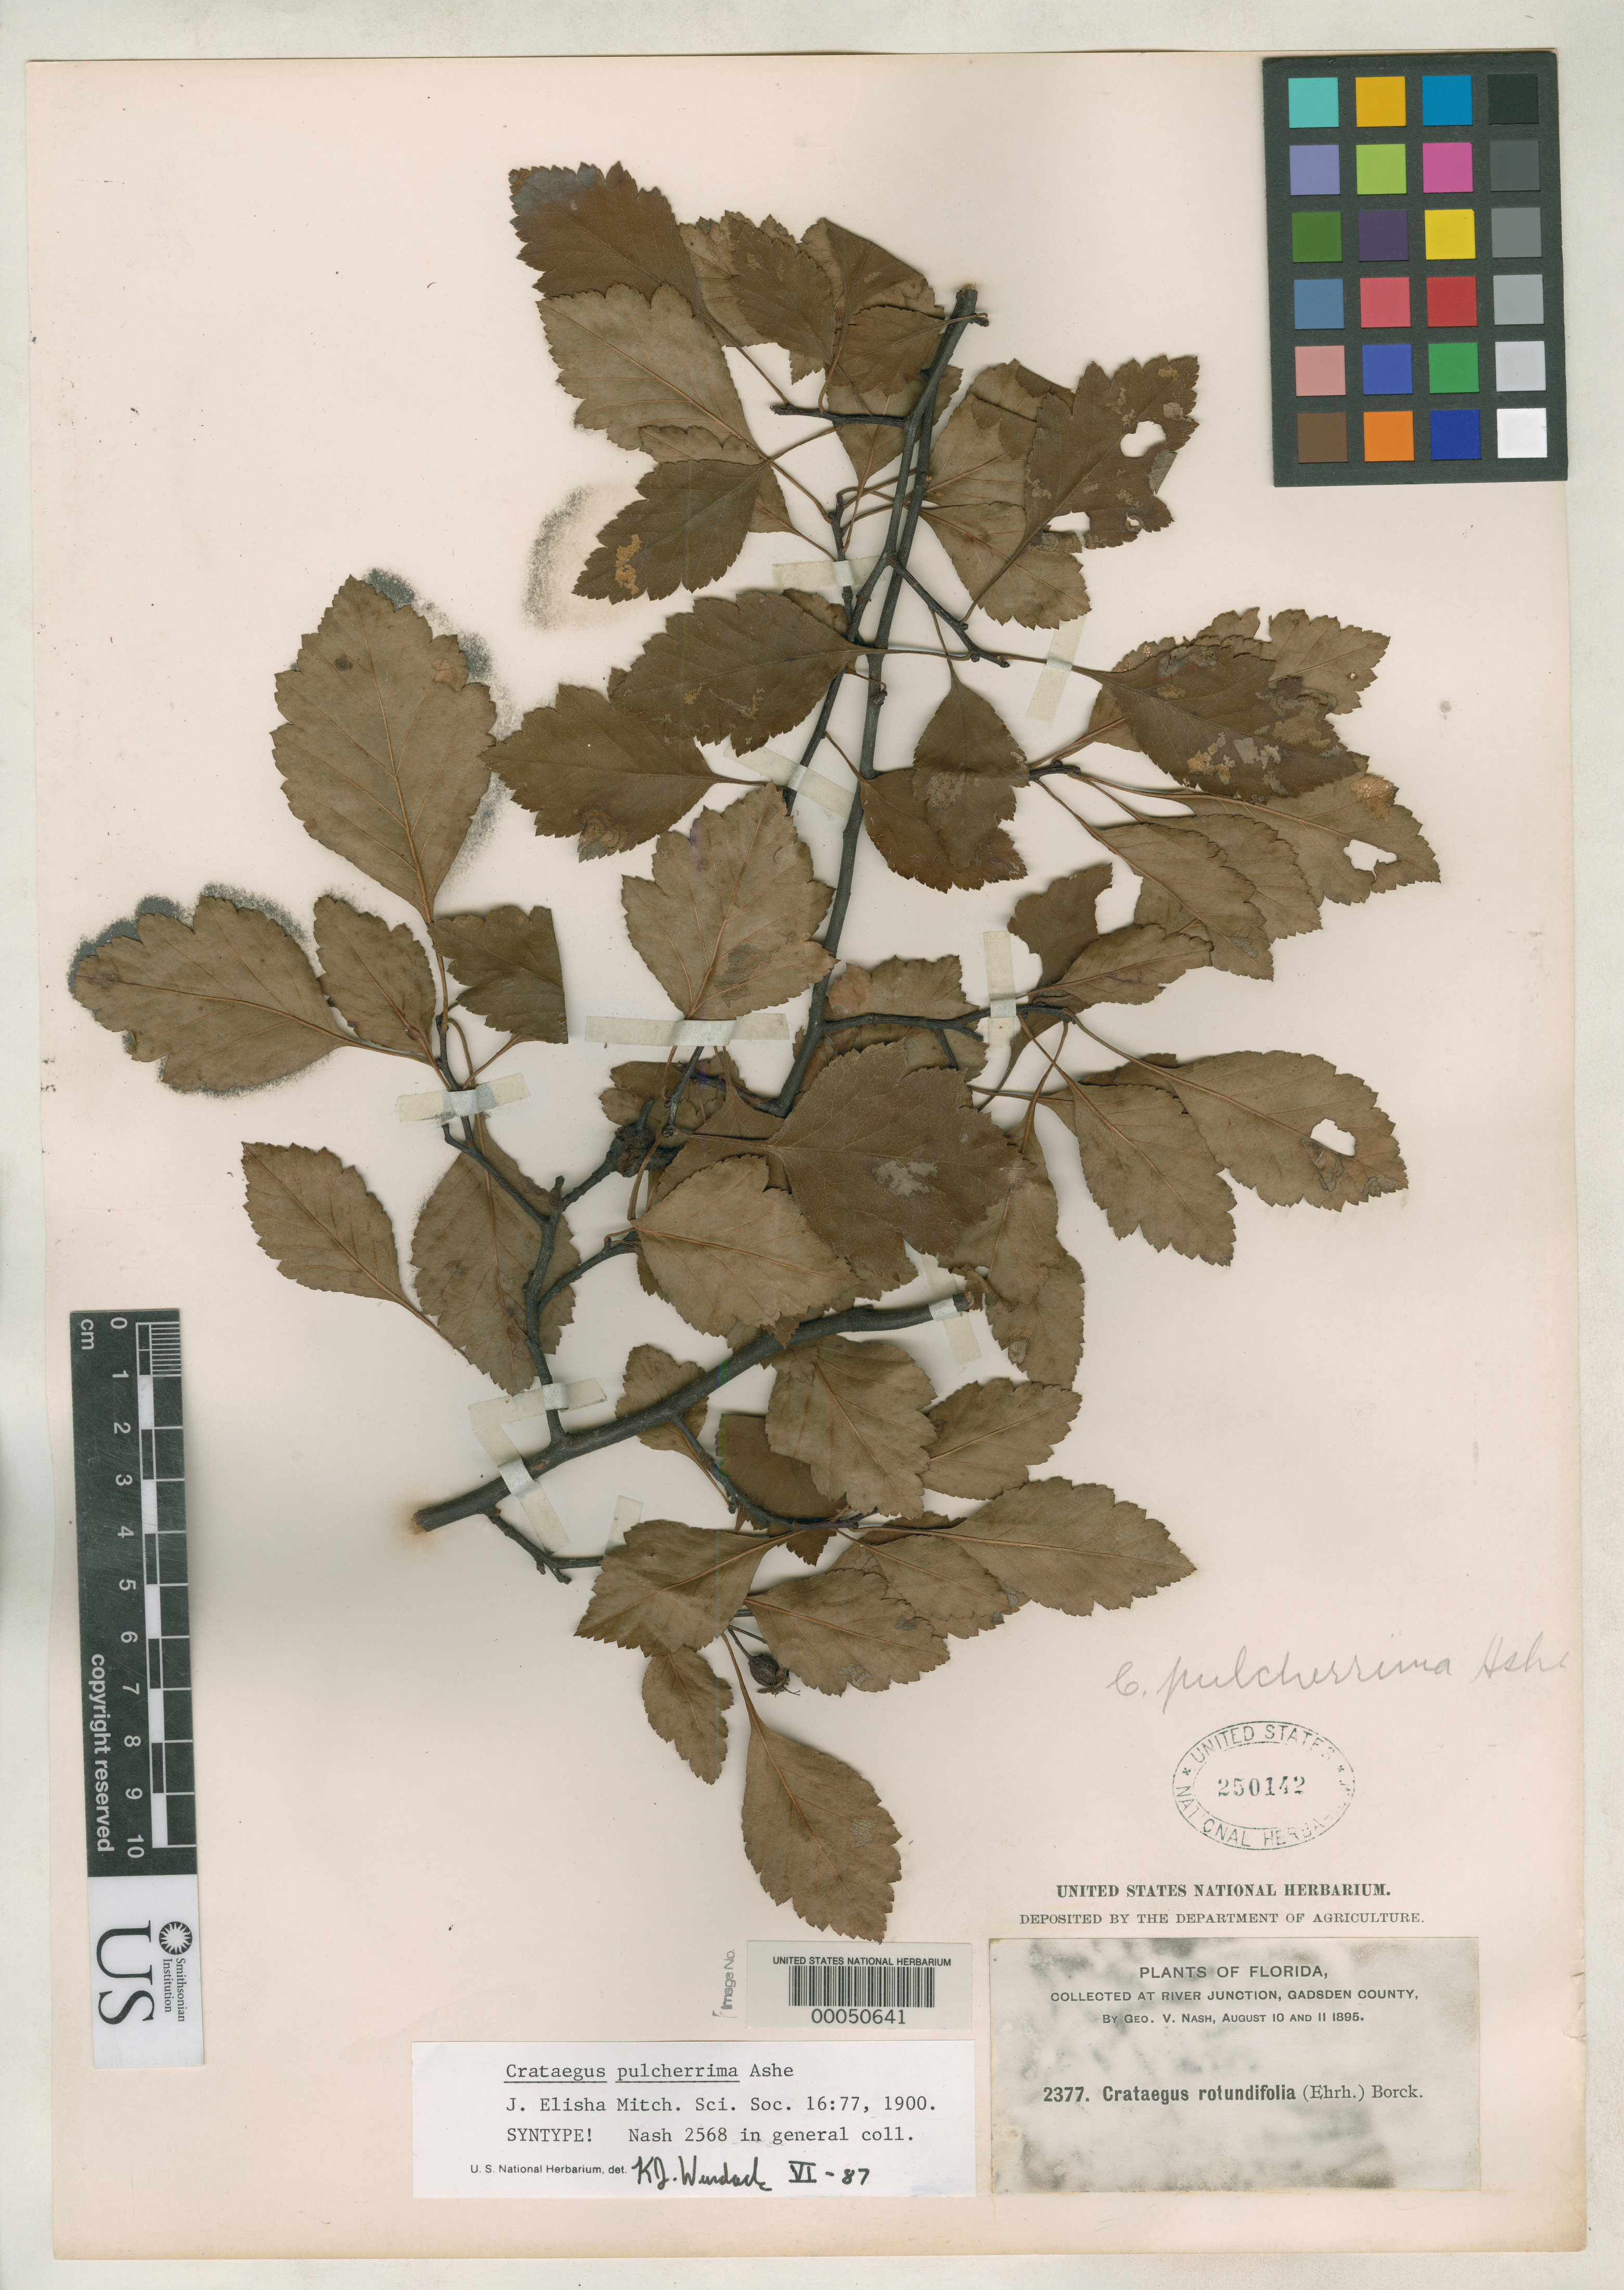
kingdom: Plantae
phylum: Tracheophyta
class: Magnoliopsida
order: Rosales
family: Rosaceae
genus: Crataegus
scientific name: Crataegus pulcherrima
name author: Ashe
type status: Syntype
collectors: G. V. Nash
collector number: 2377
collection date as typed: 10 Aug 1895 and 11 Aug 1895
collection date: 1895-08-10,1895-08-11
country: United States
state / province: Florida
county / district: Gadsden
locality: River Junction.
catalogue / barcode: US 250142